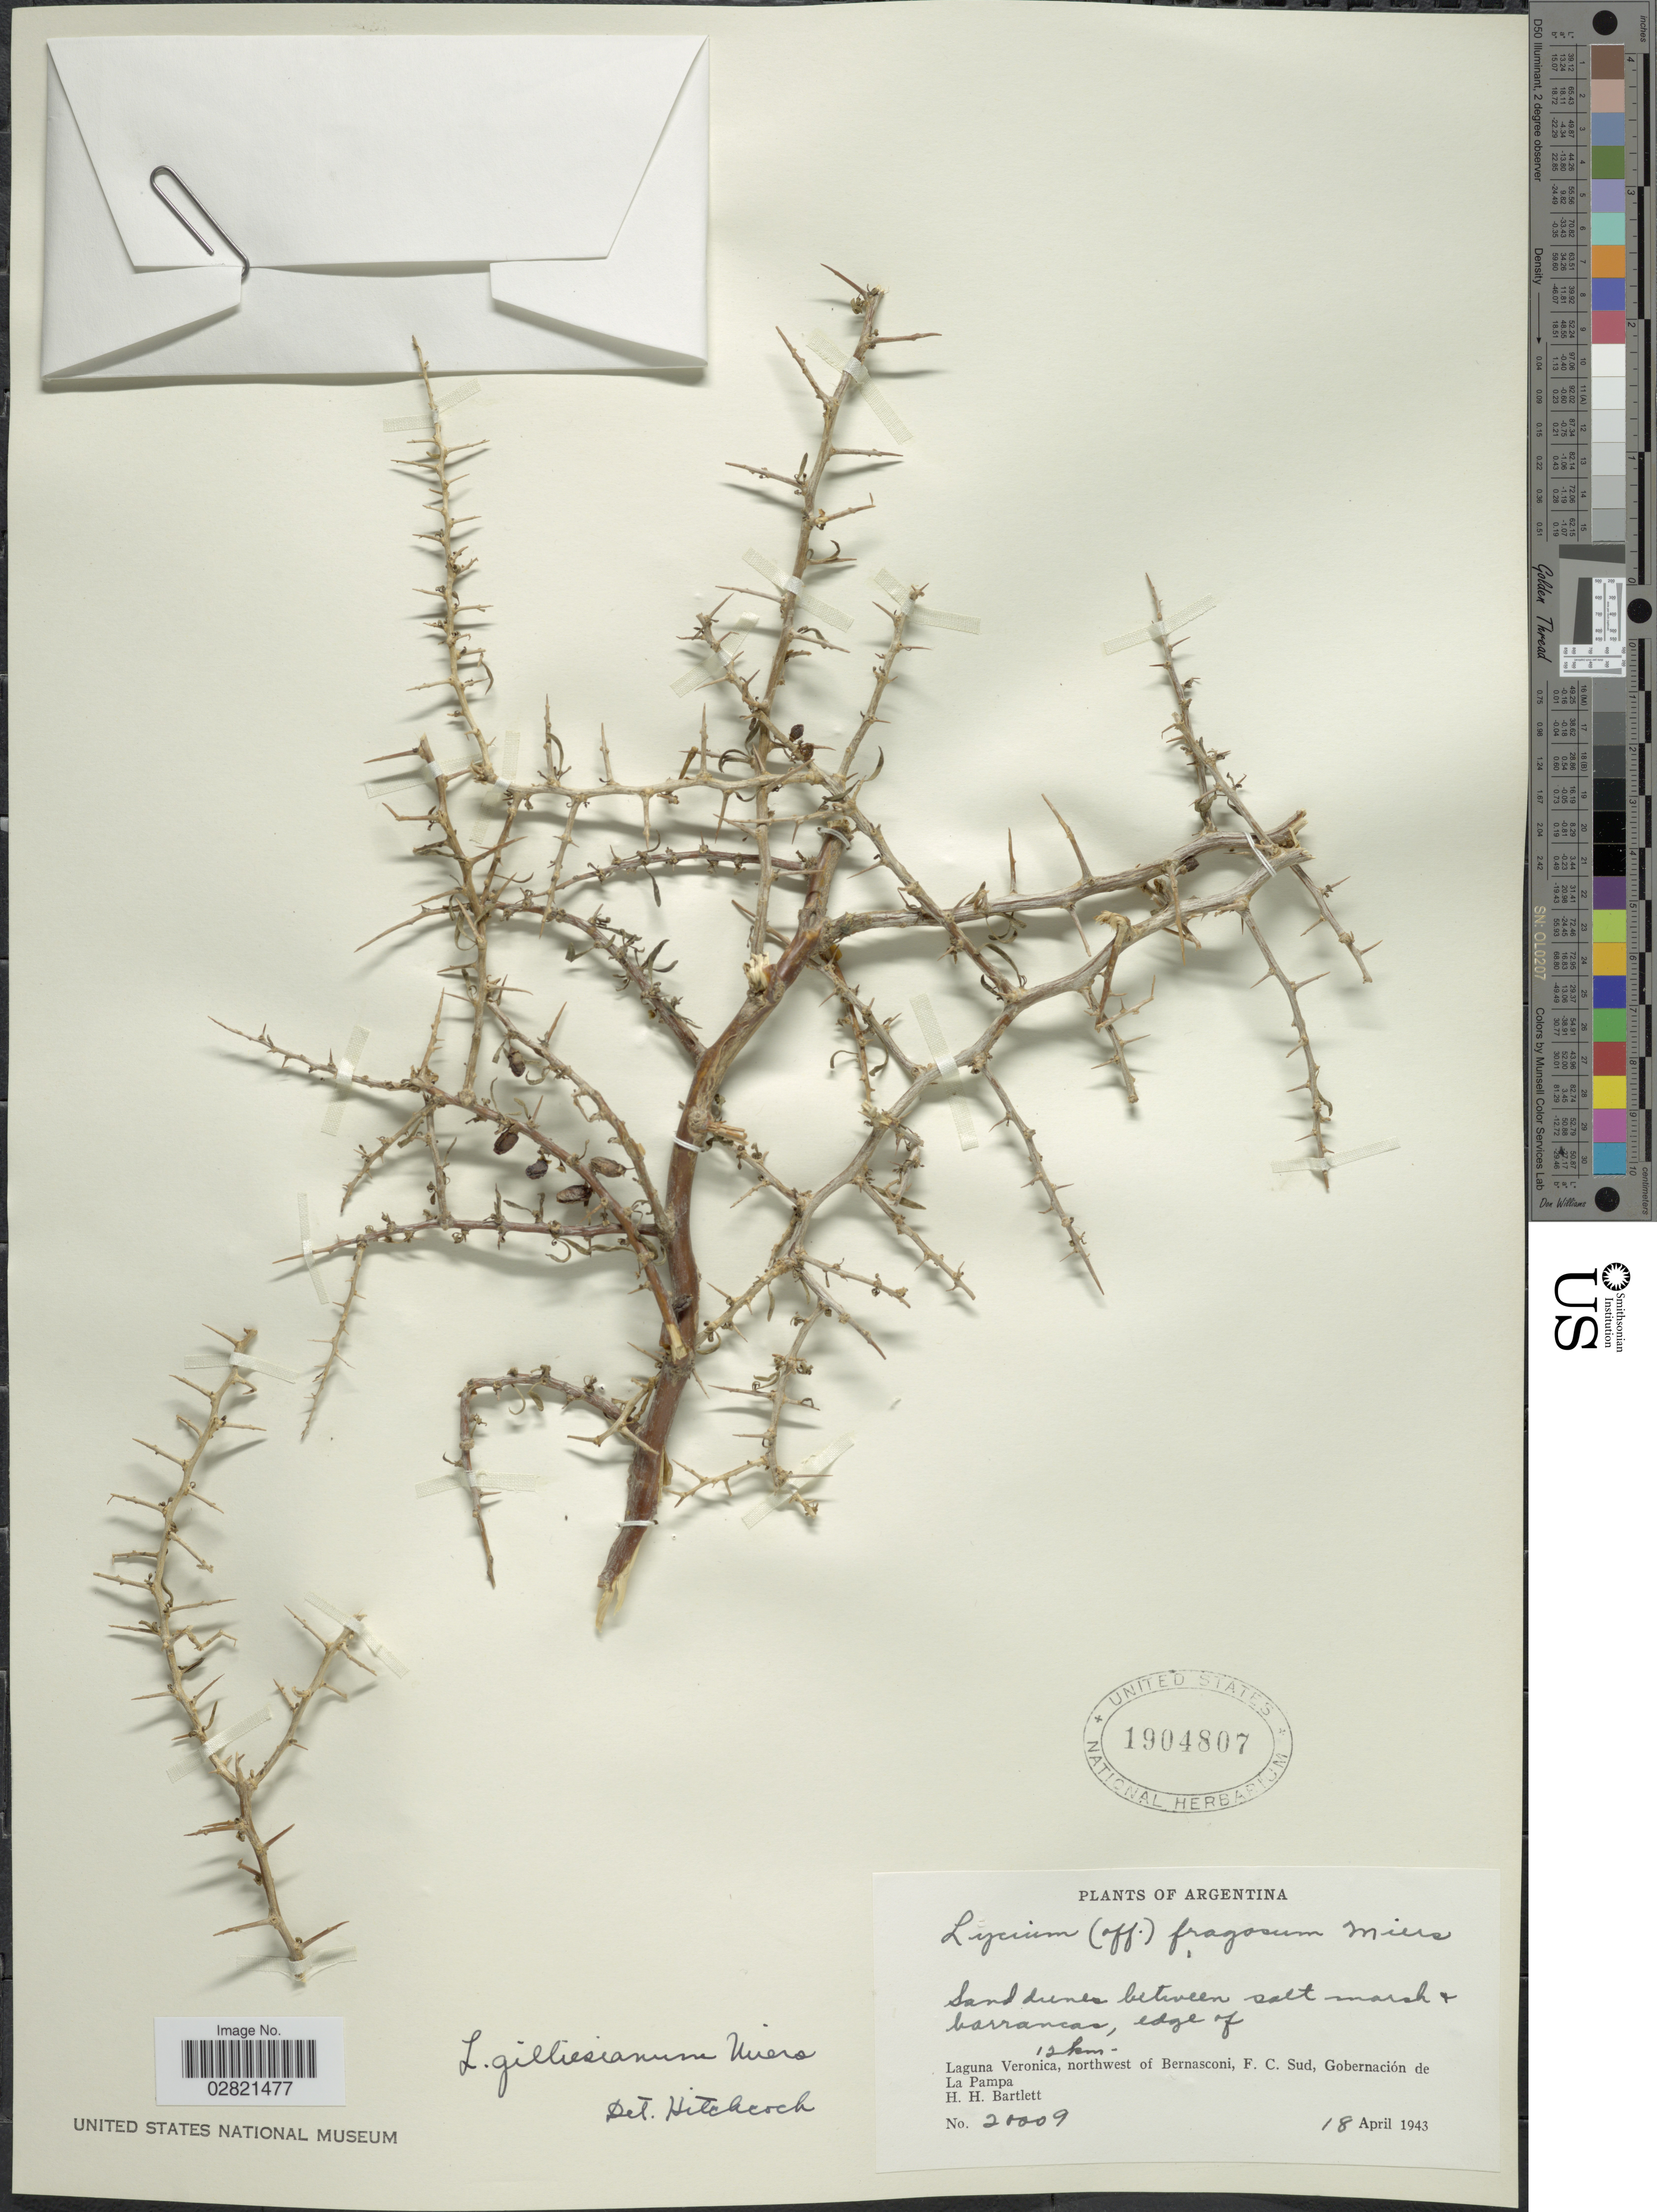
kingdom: Plantae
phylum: Tracheophyta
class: Magnoliopsida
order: Solanales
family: Solanaceae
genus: Lycium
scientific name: Lycium gilliesianum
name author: Miers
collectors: H. H. Bartlett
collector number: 20009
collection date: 1943-04-18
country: Argentina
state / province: La Pampa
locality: Sand dunes between salt marsh & barrancas, edge of Laguna Veronica, 12 km northwest of Bernasconi, F.C. Sud, Gobernación de La Pampa.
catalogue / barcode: US 1904807